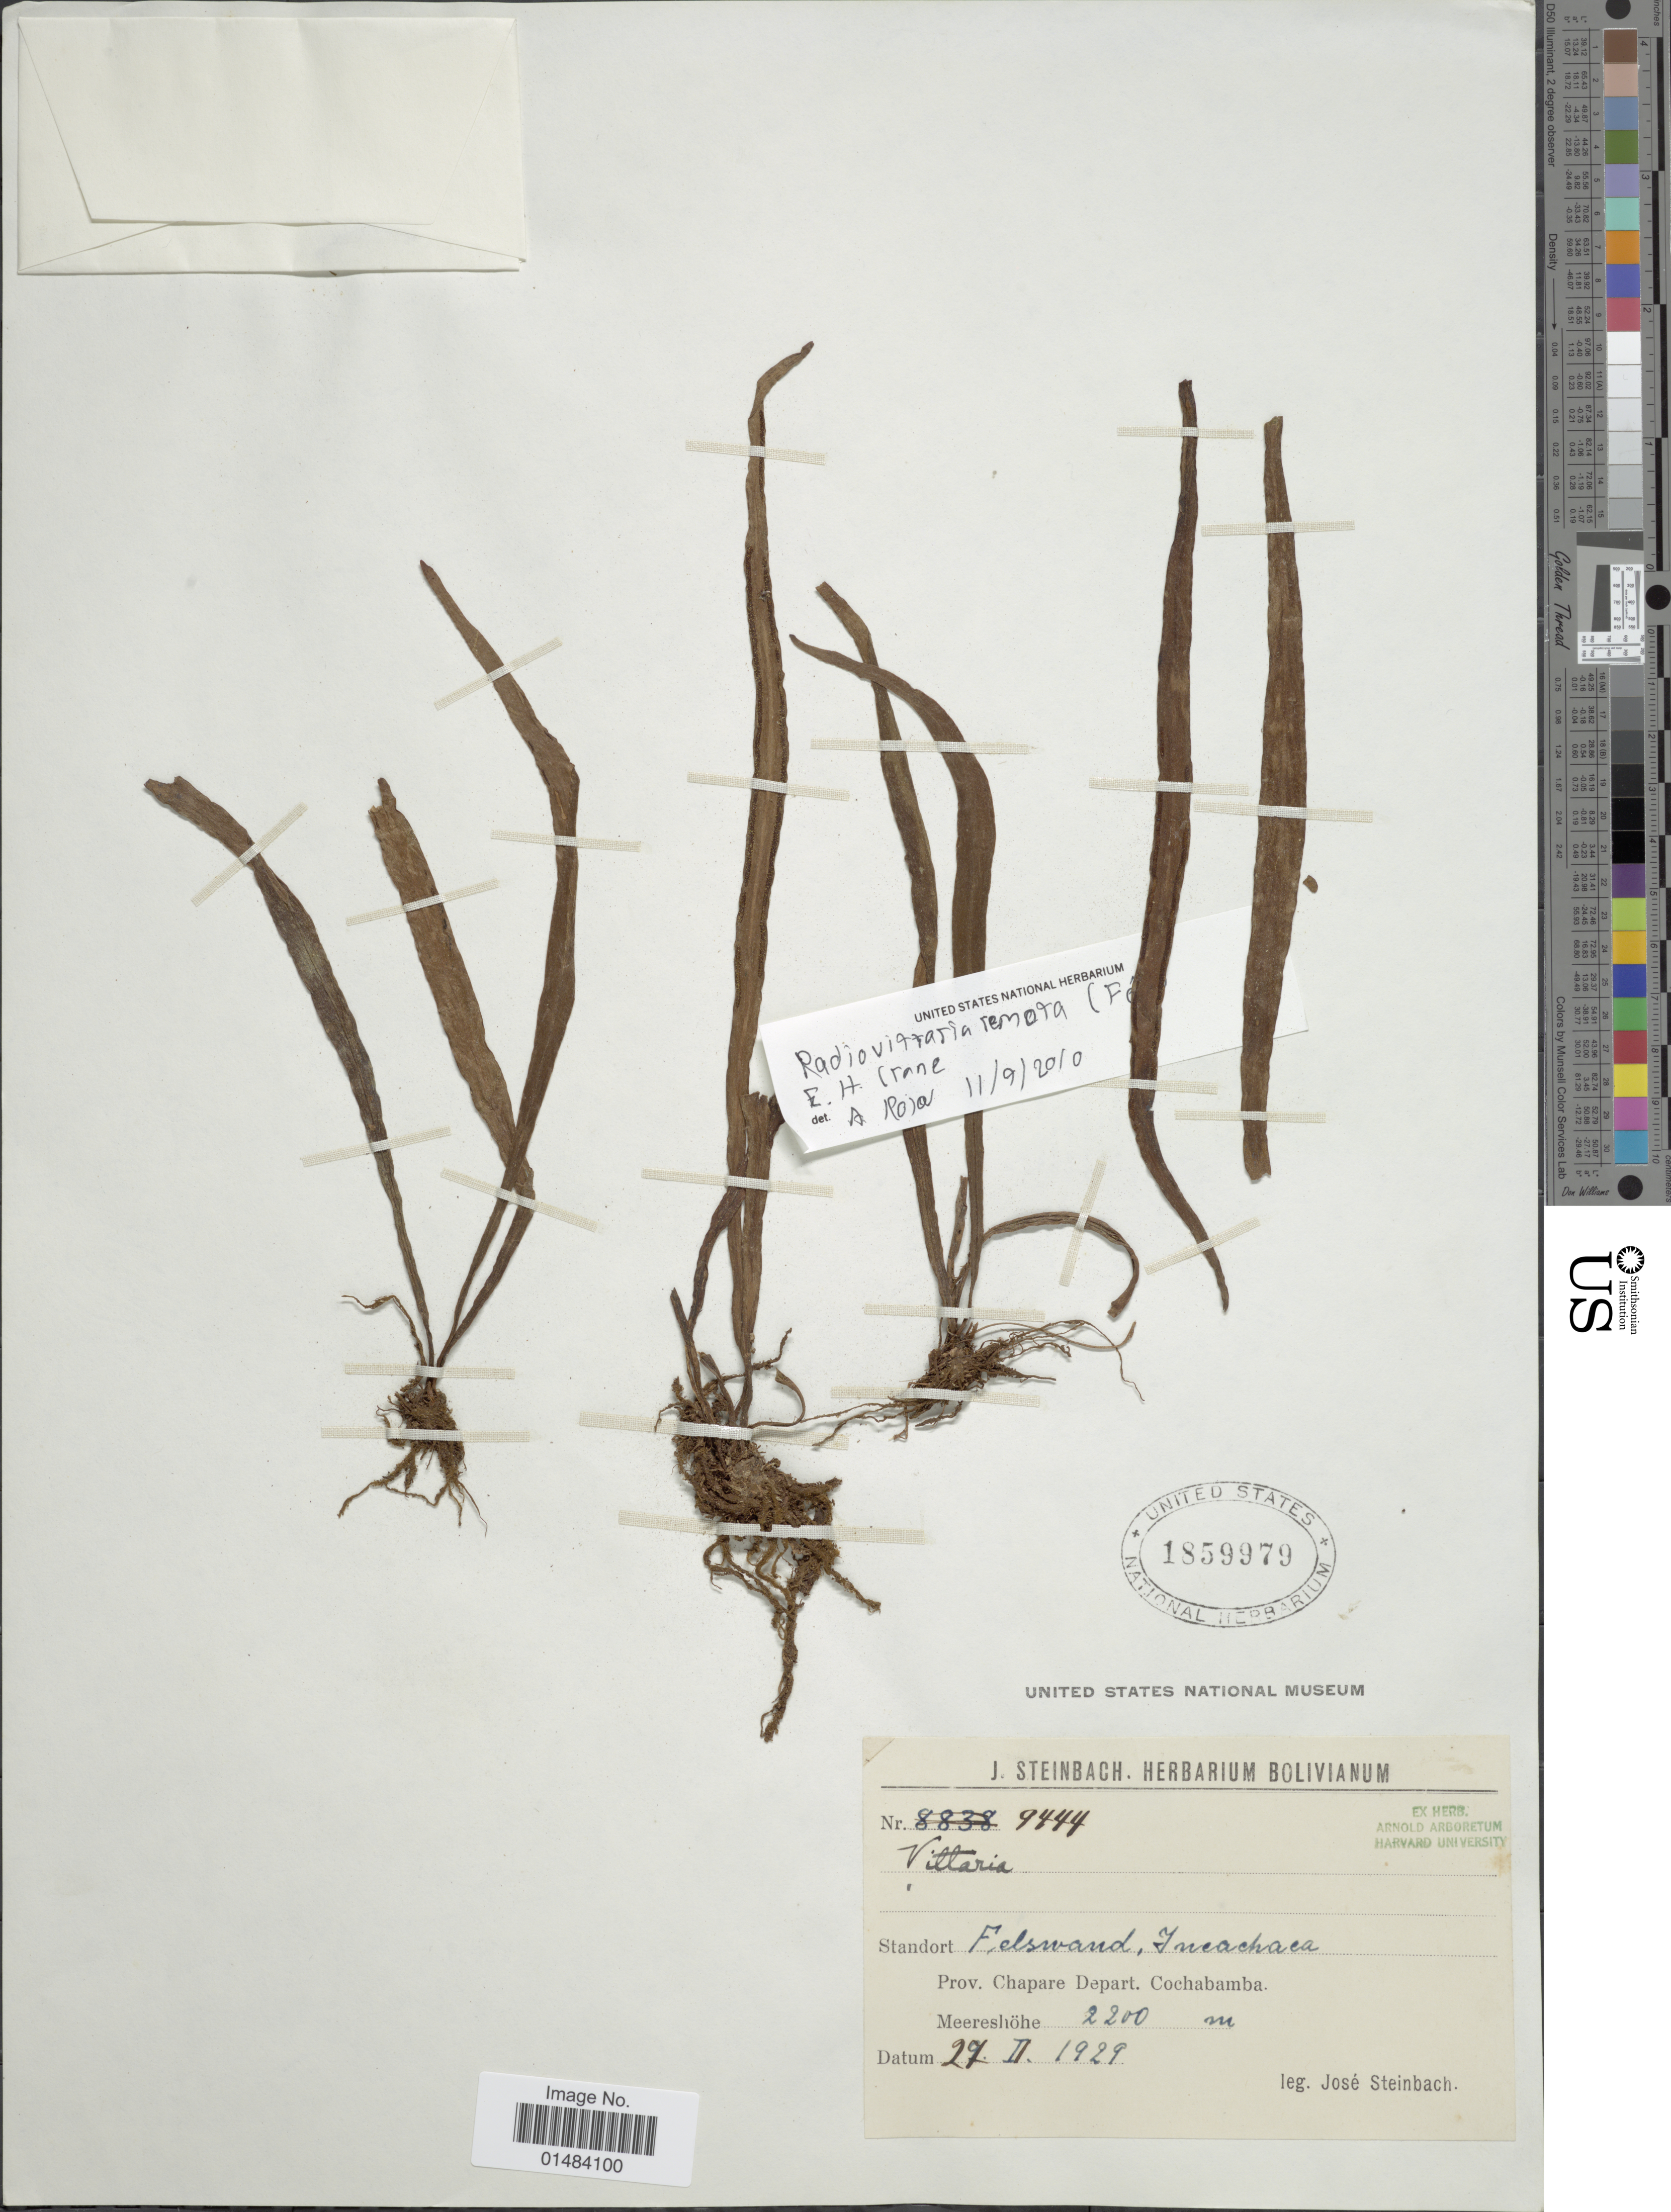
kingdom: Plantae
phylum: Tracheophyta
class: Polypodiopsida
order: Polypodiales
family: Pteridaceae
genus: Vittaria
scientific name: Vittaria remota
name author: Fée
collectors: J. Steinbach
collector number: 9444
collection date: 1929-02-27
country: Bolivia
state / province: Cochabamba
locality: Felswand, Incachaca. Bolivianum, Prov. Chapare, Depart. Cochobamba.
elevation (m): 2200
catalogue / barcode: US 1859979